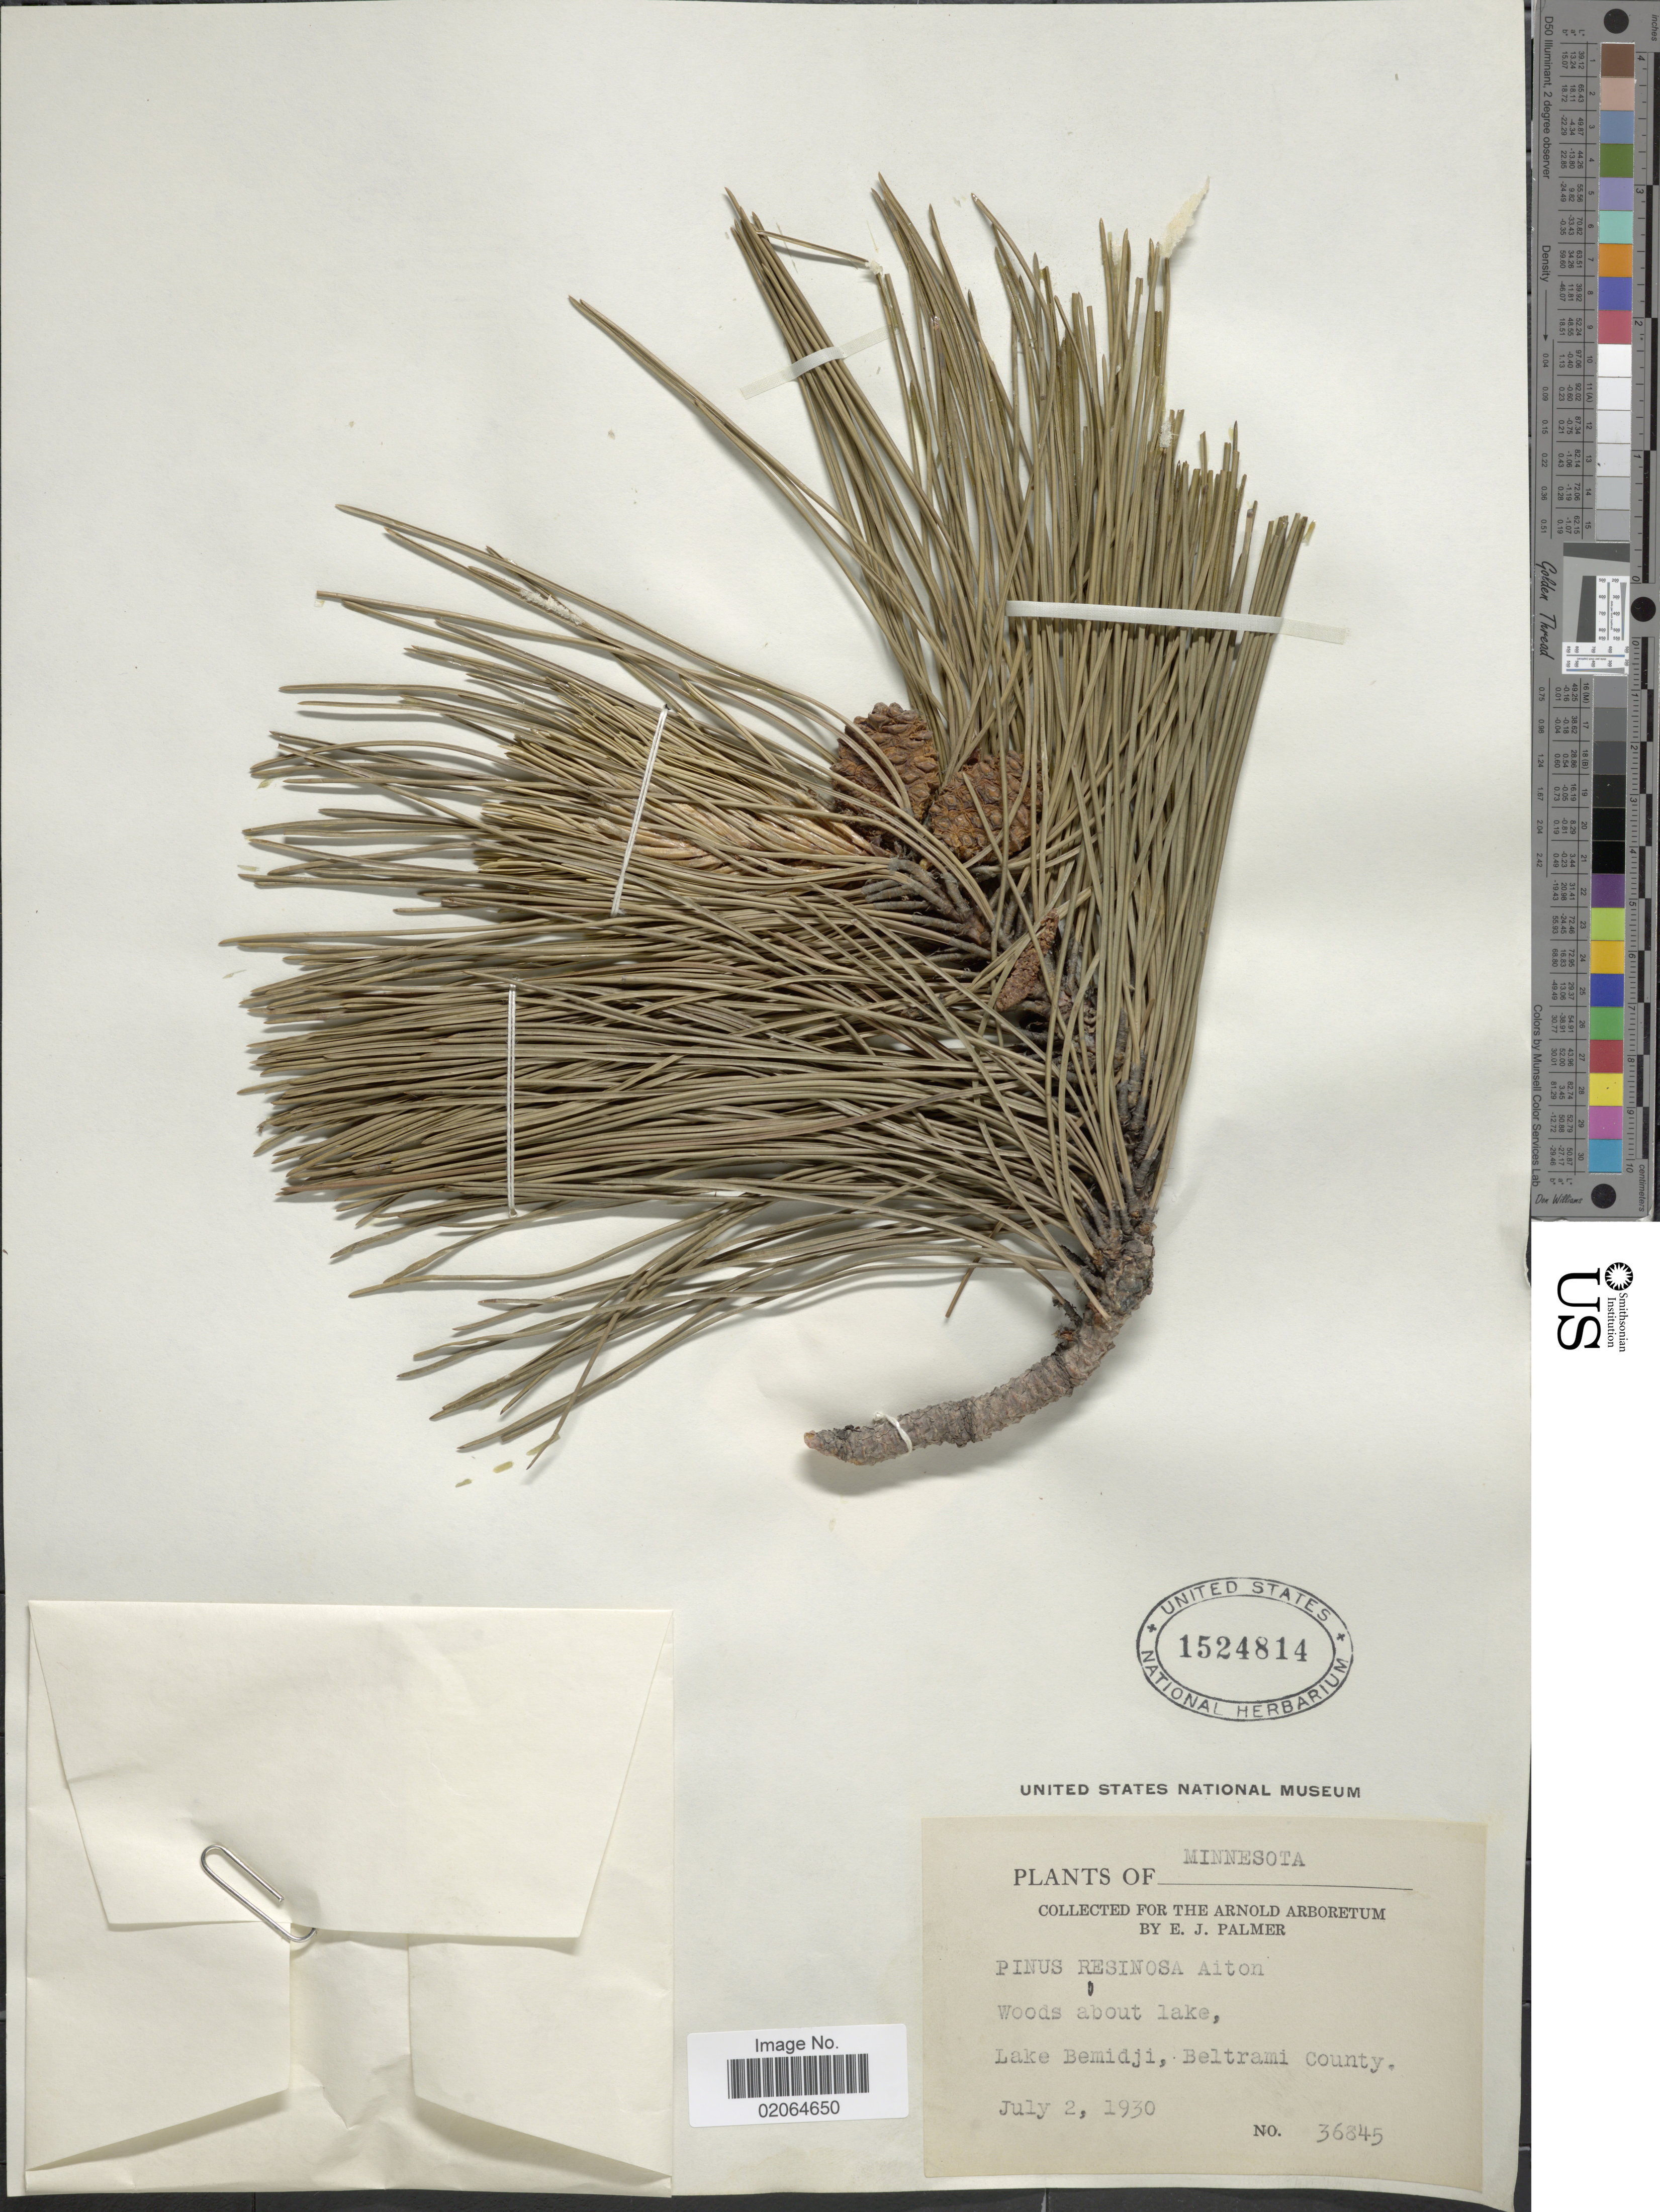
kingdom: Plantae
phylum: Tracheophyta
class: Pinopsida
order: Pinales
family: Pinaceae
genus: Pinus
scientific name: Pinus resinosa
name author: Aiton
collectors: E. J. Palmer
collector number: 36845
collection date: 1930-07-02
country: United States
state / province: Minnesota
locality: Lake Bemidji, Beltrami County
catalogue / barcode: US 1524814